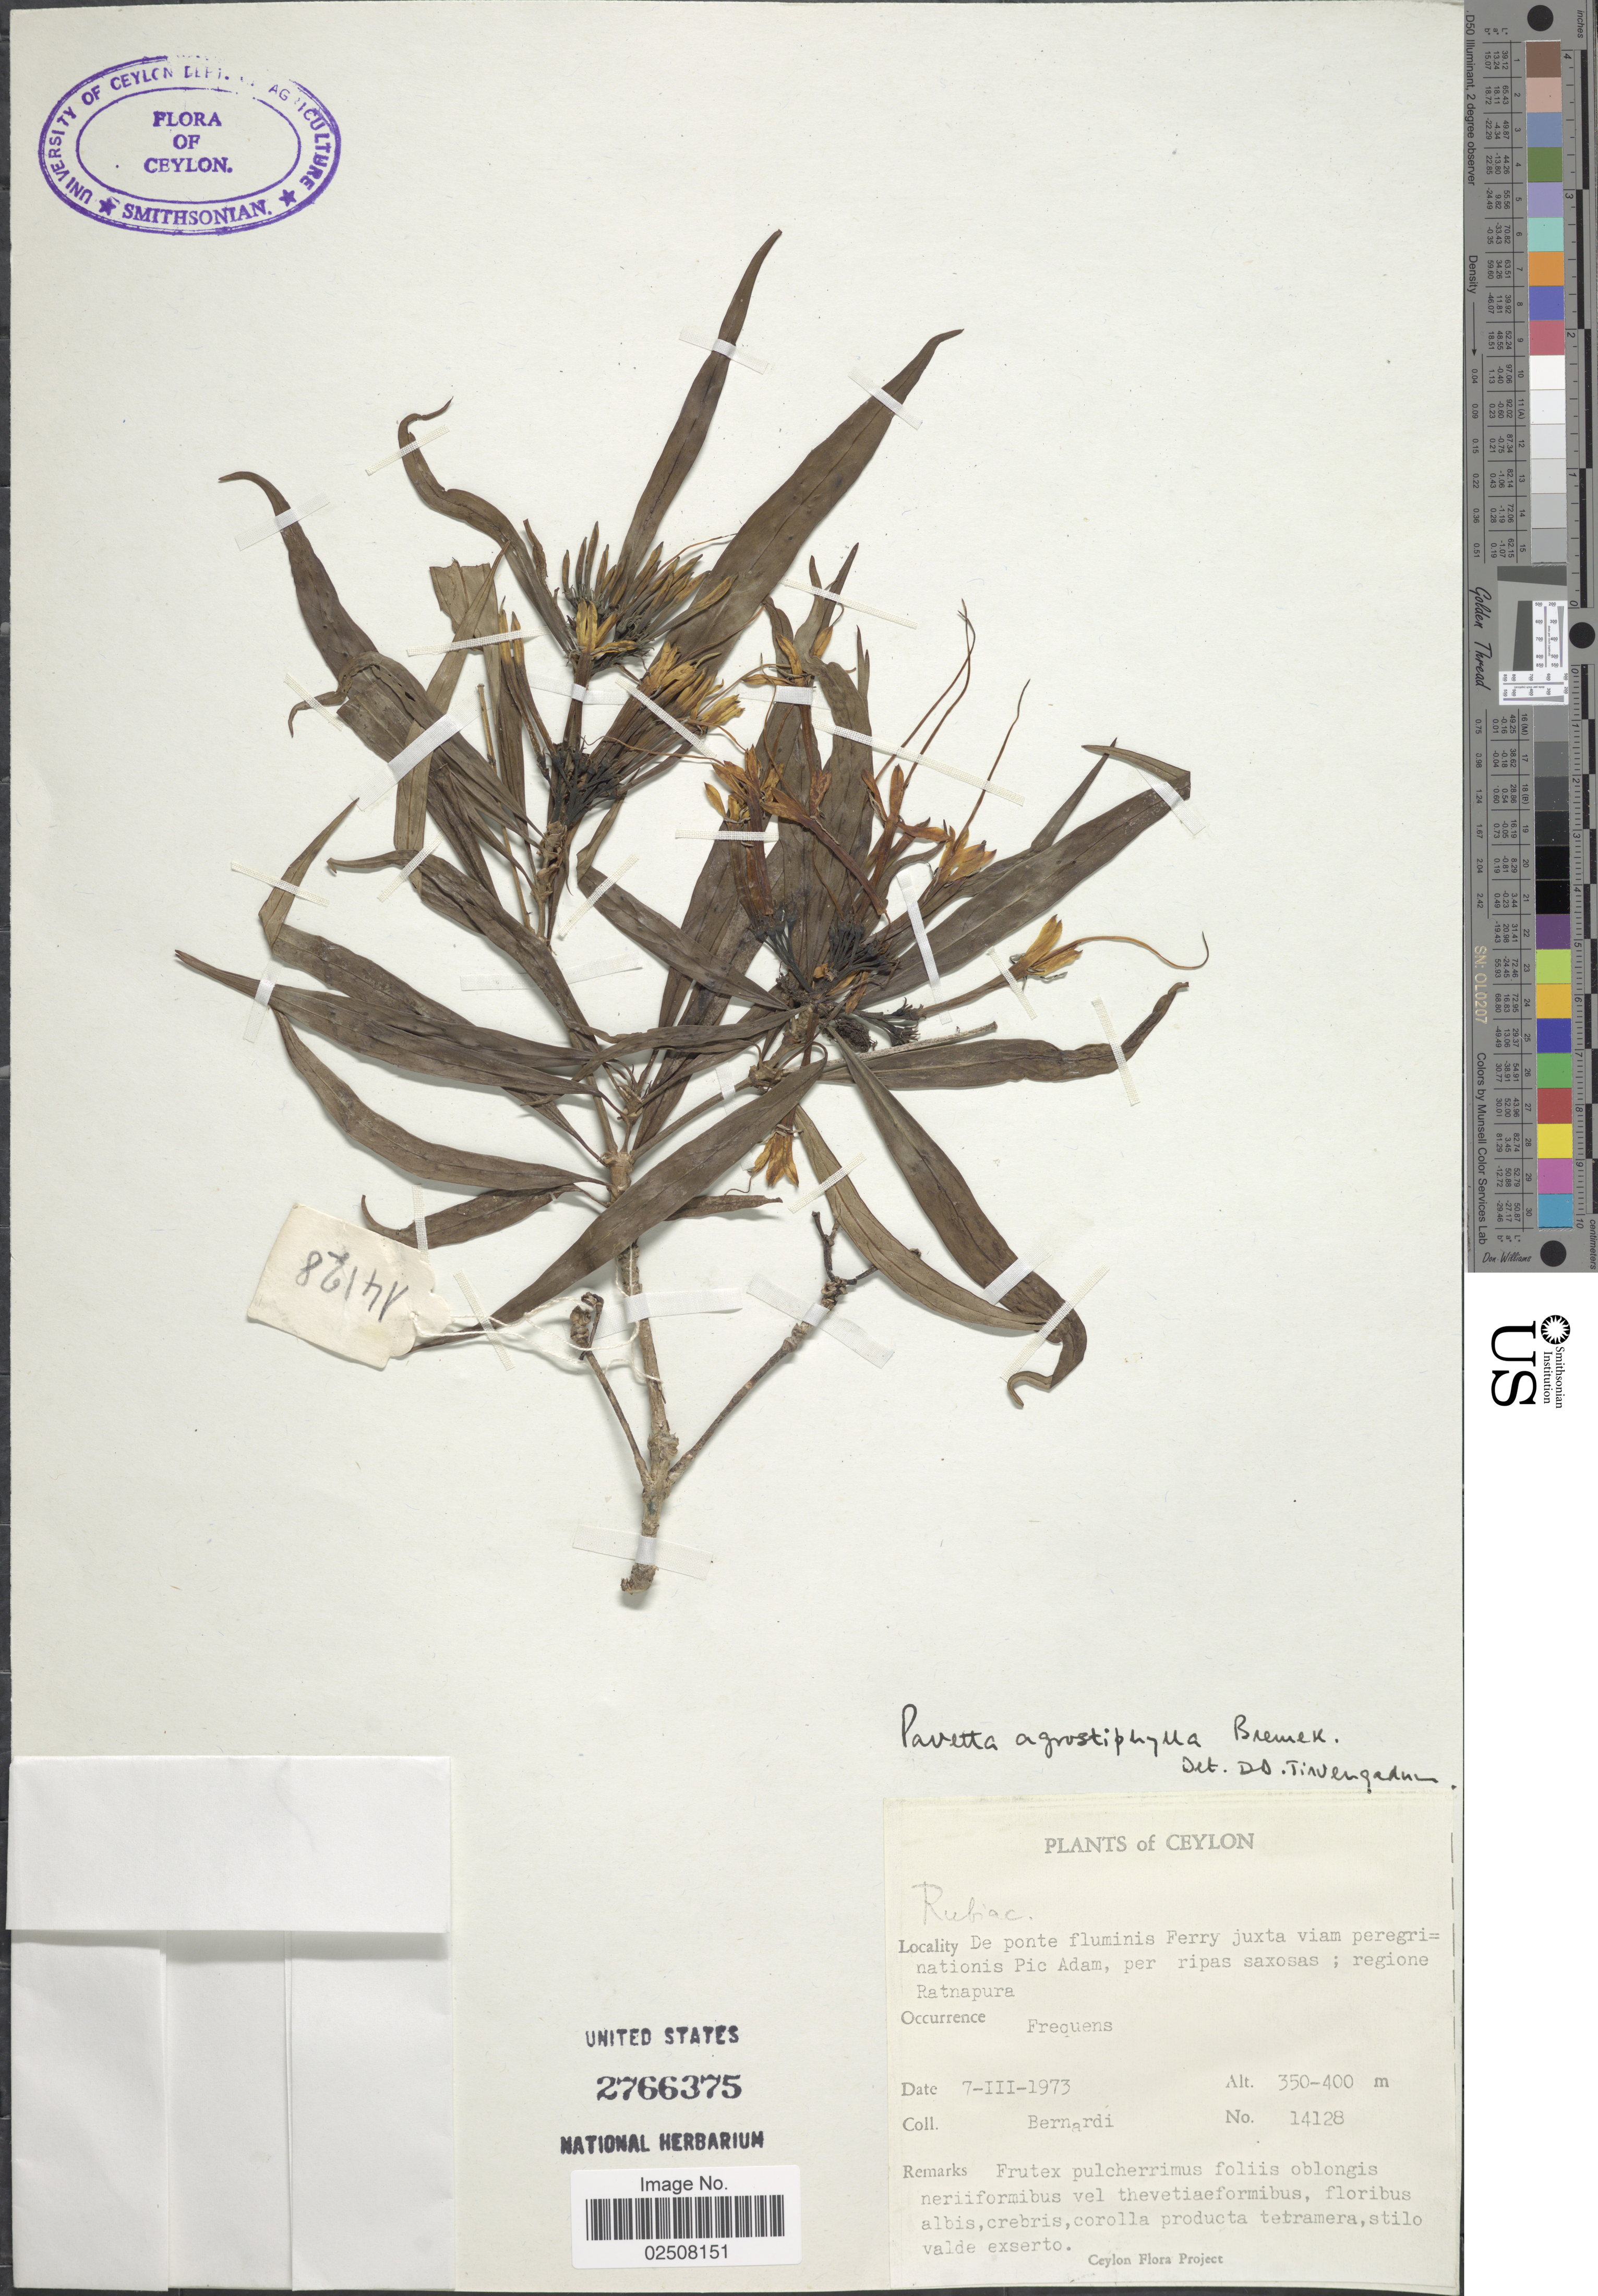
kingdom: Plantae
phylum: Tracheophyta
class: Magnoliopsida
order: Gentianales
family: Rubiaceae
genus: Pavetta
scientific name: Pavetta agrostiphylla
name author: Bremek.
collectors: Bernardi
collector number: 14128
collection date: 1973-03-07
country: Sri Lanka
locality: Ceylon, De ponte fluminis Ferry juxta viam peregrinationis Pic Adam, per ripas saxosas; regione Ratnapura, Frequens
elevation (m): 350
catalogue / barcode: US 2766375